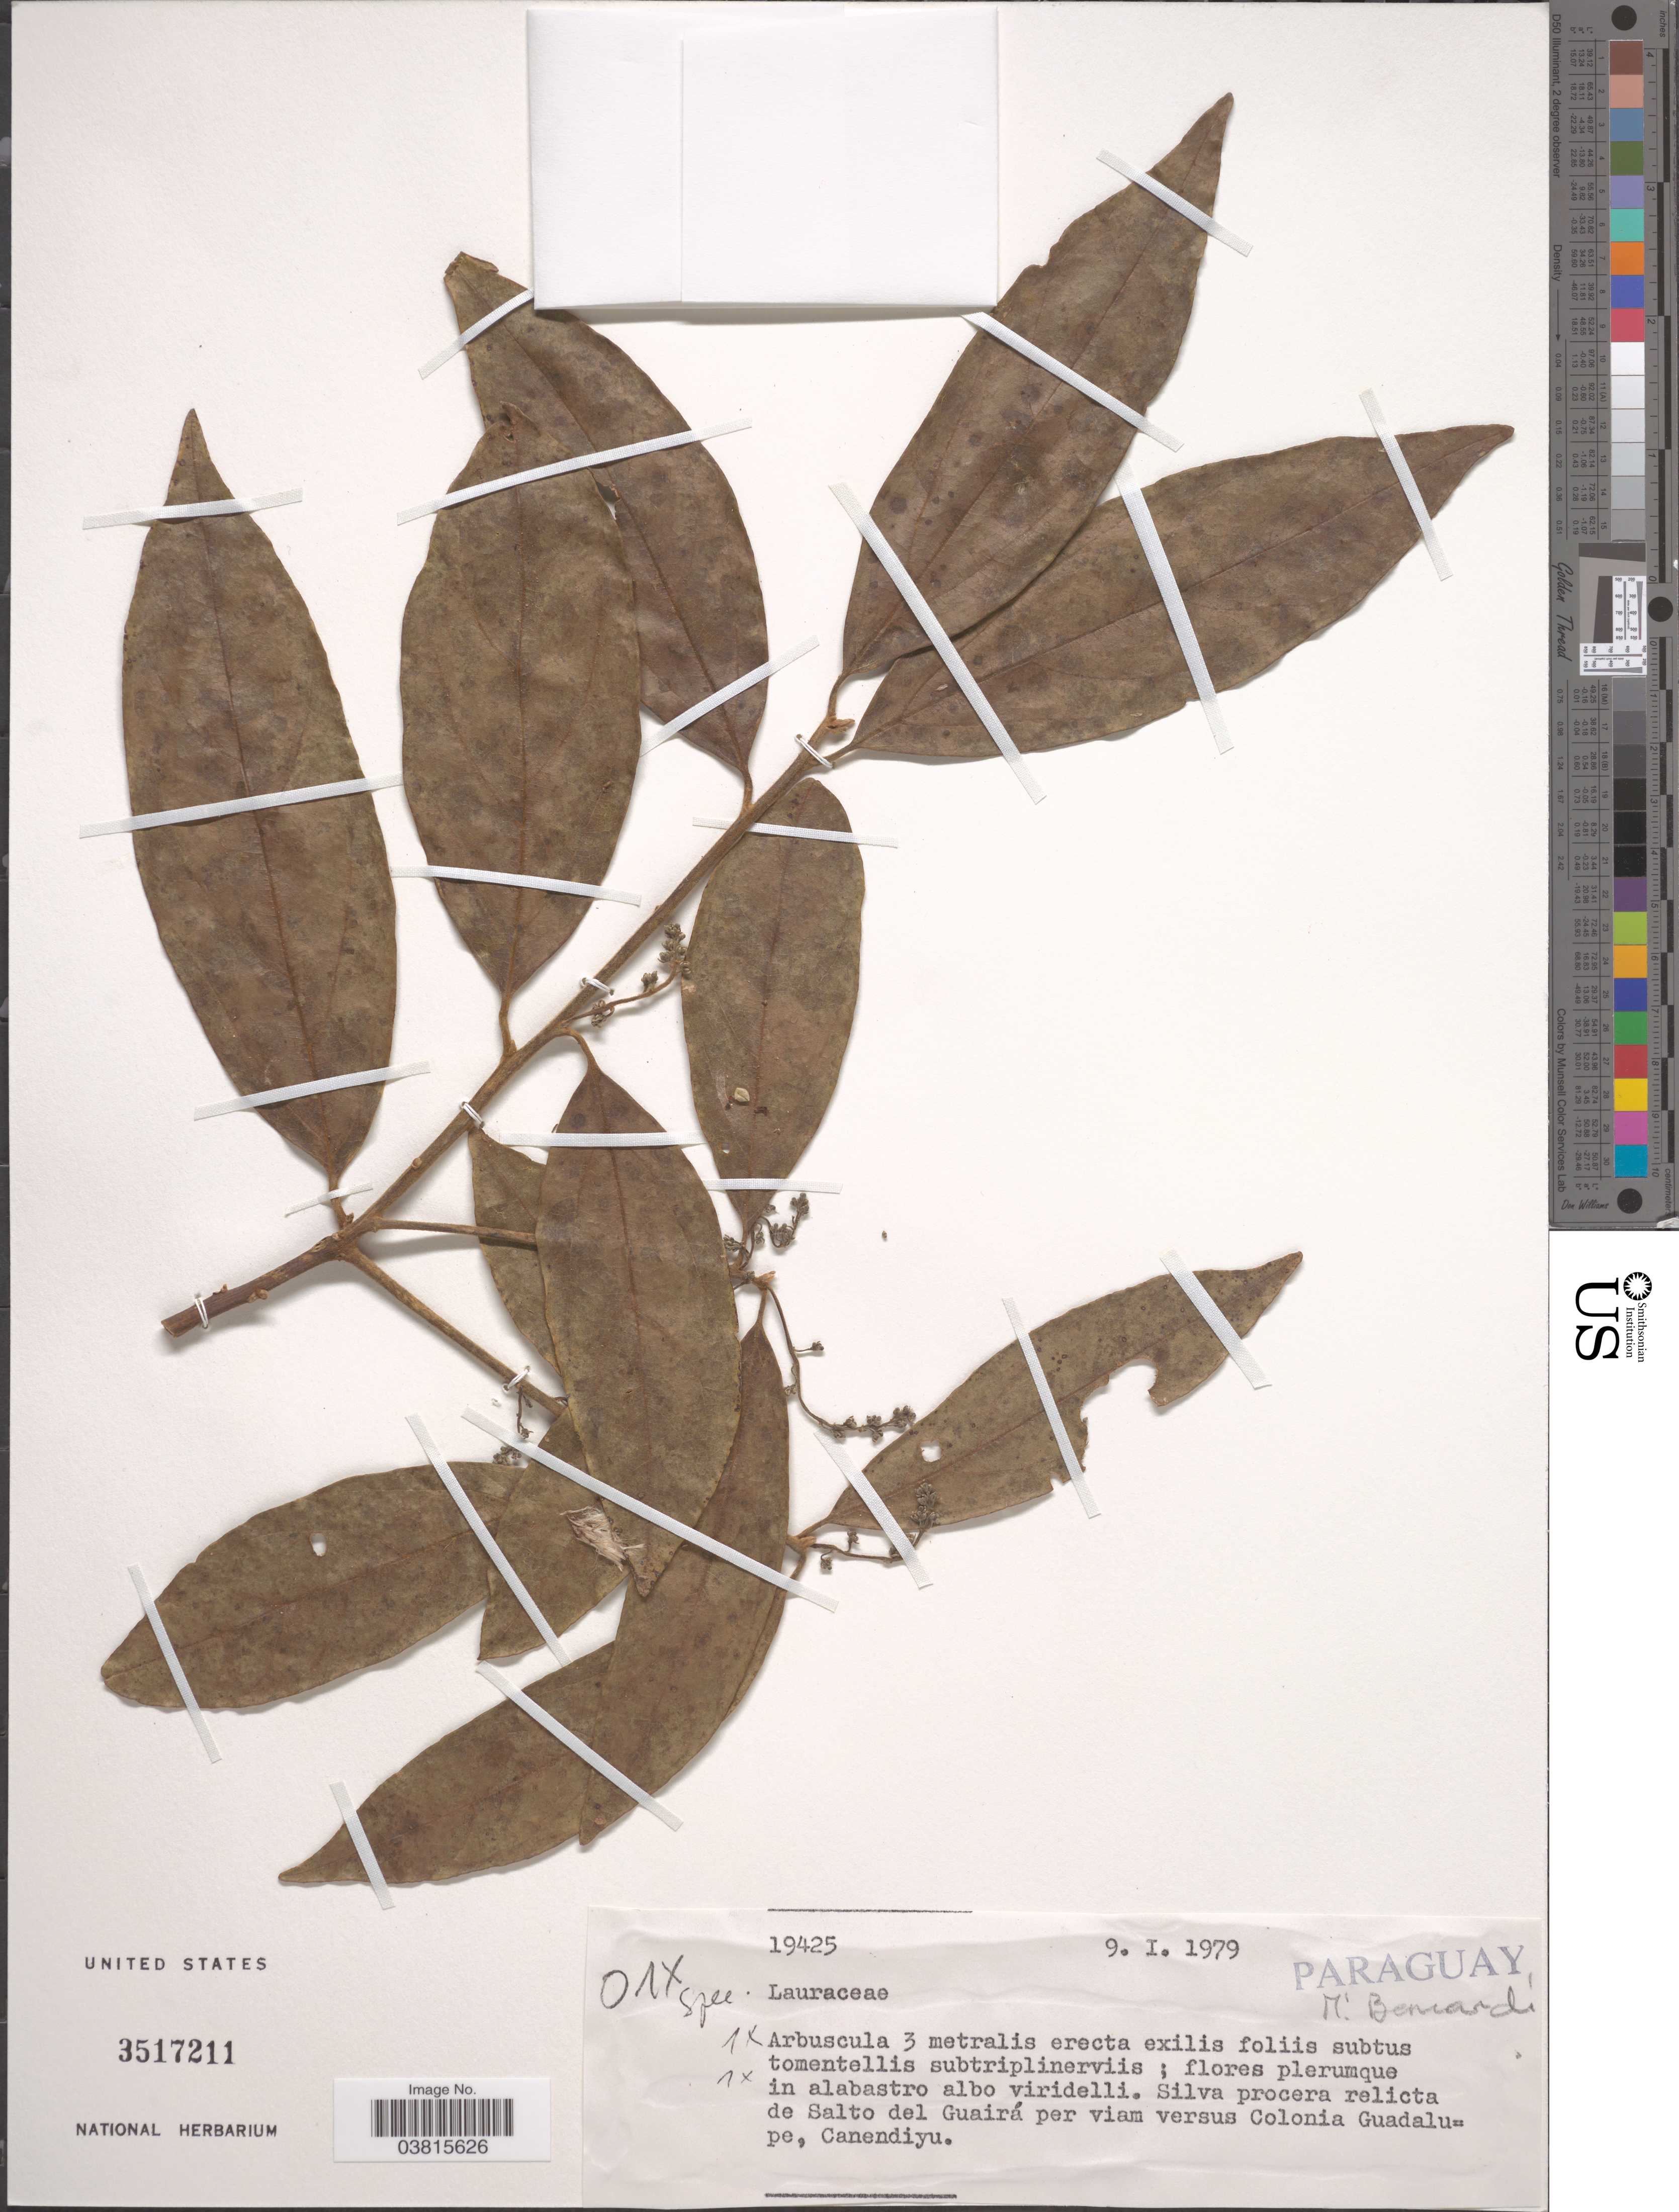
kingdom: Plantae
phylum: Tracheophyta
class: Magnoliopsida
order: Laurales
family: Lauraceae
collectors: M. Bernardi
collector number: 19425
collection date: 1979-01-09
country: Paraguay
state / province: Guaira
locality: Silva procera relicta de Salto del Guairá per viam versus Colonia Guadalupe, Canendiyu.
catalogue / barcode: US 3517211